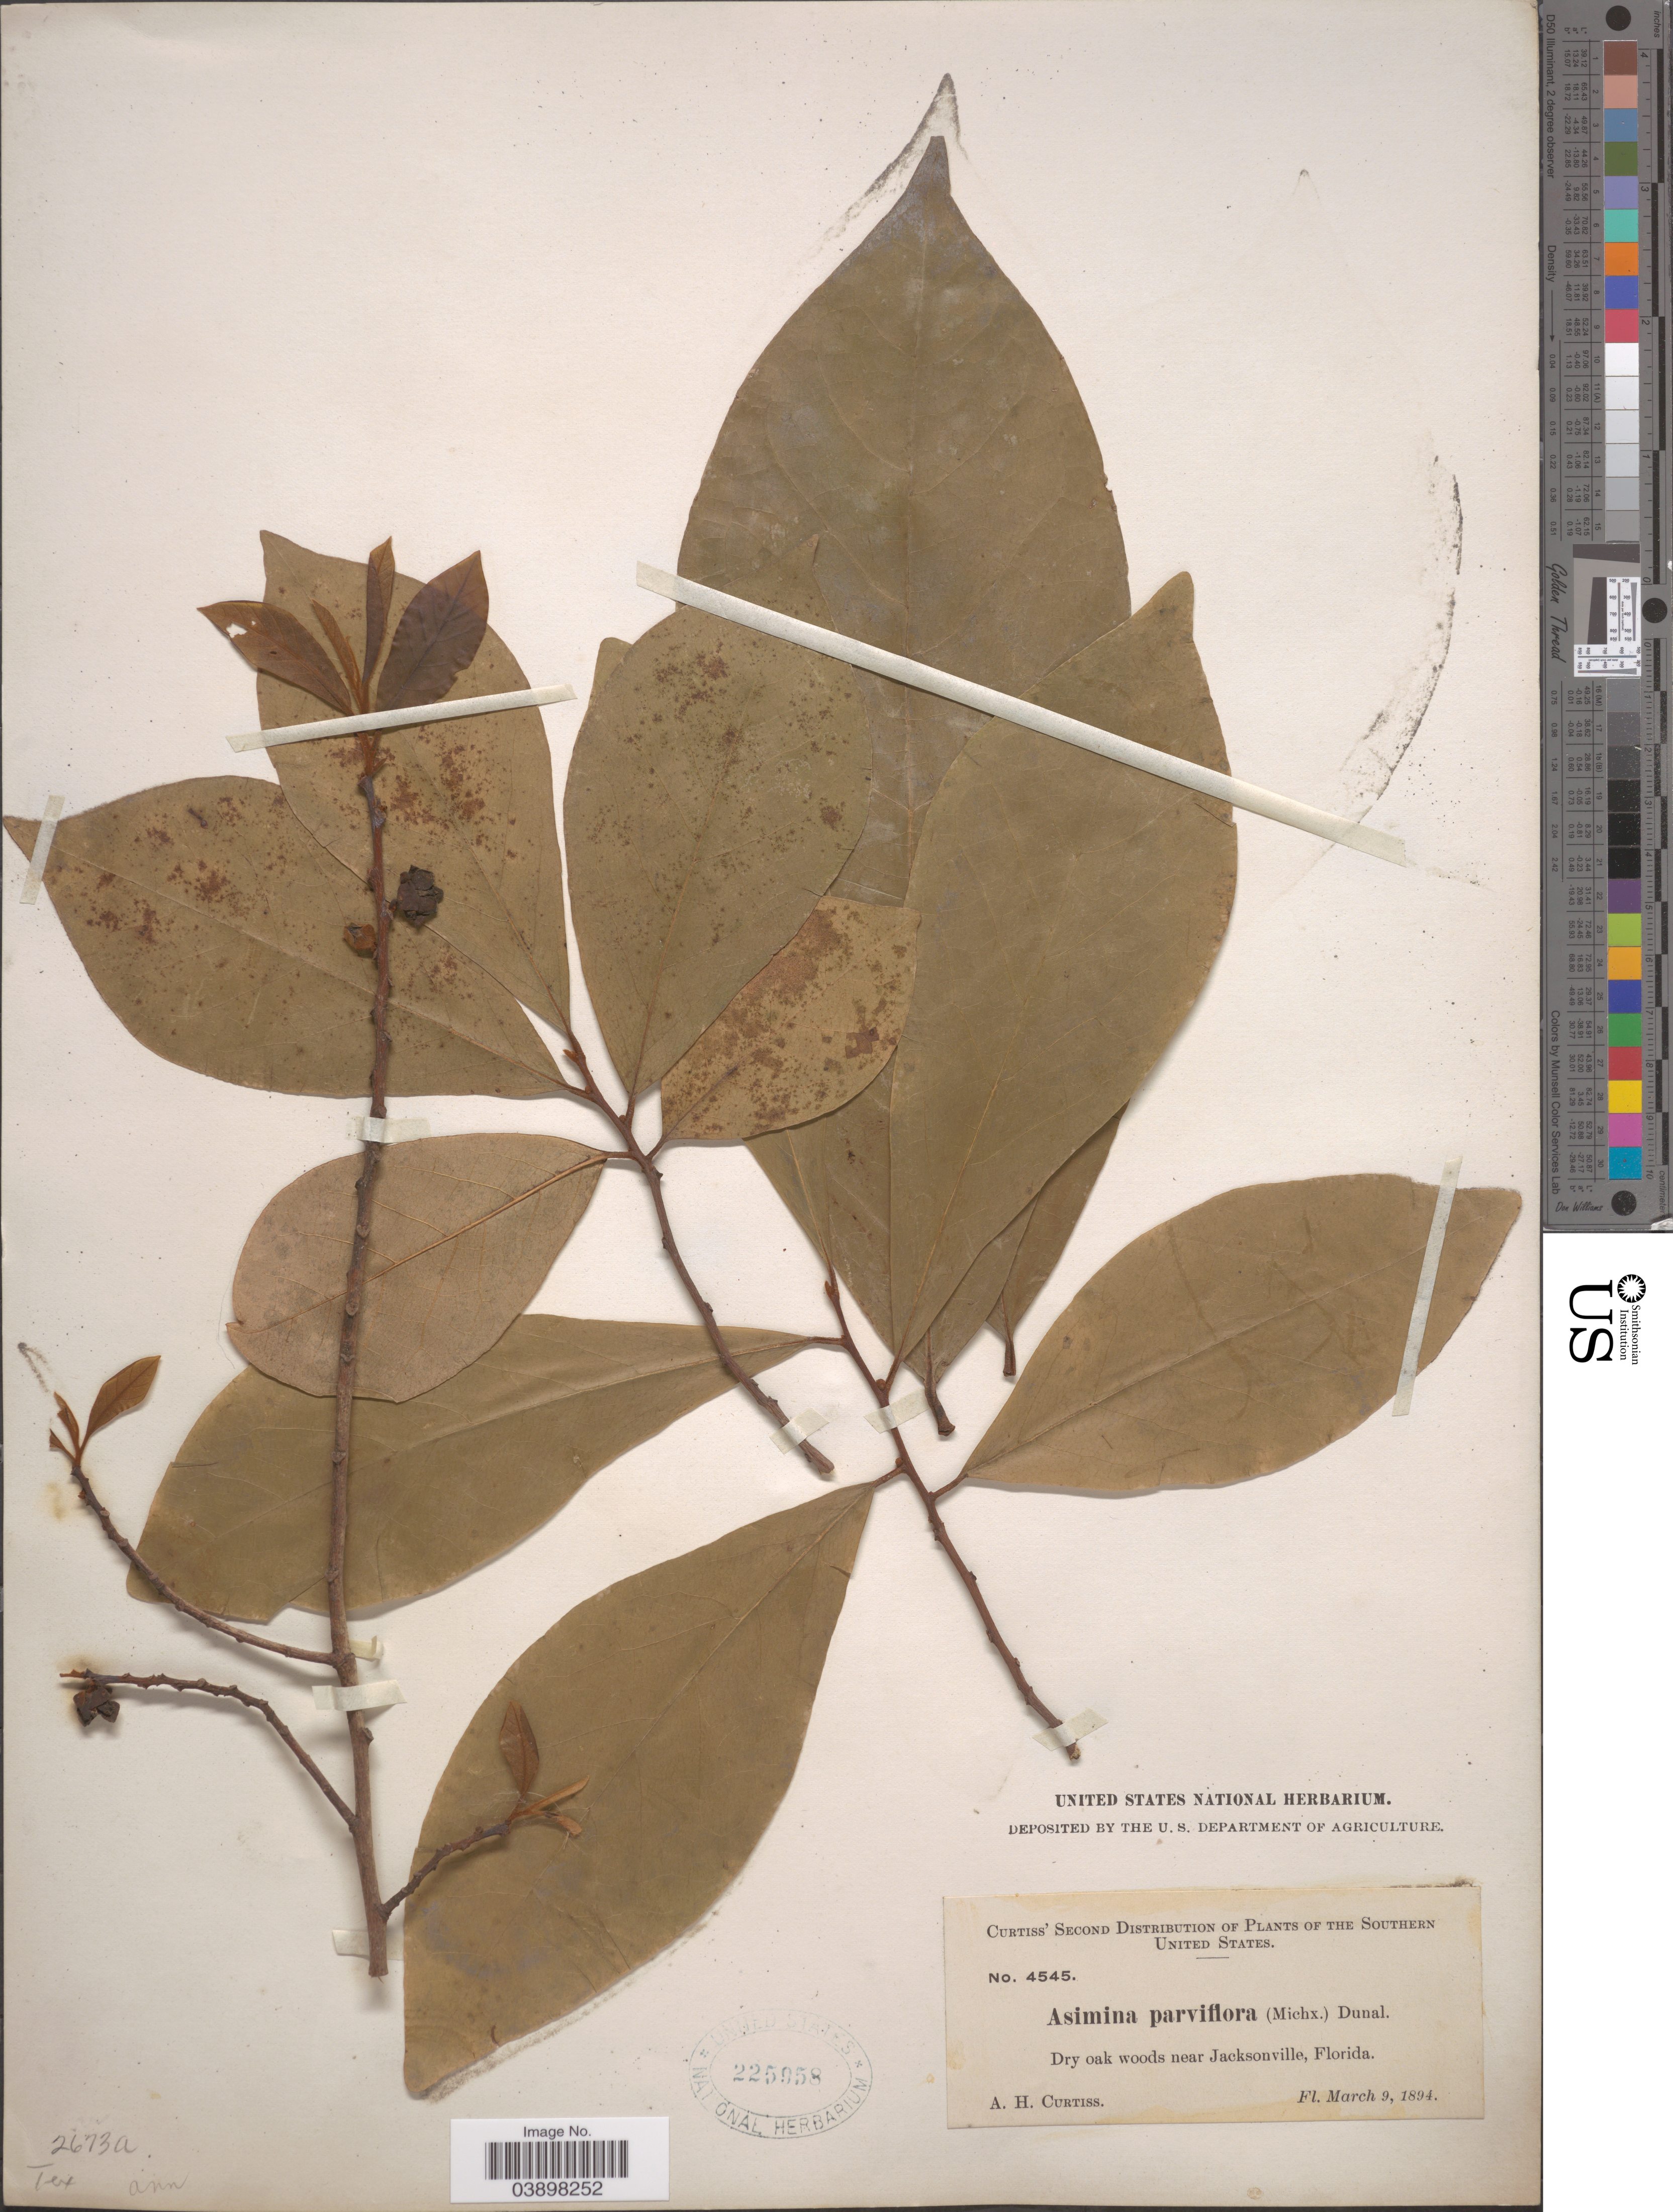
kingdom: Plantae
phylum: Tracheophyta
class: Magnoliopsida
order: Magnoliales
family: Annonaceae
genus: Asimina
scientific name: Asimina parviflora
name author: (Michx.) Dunal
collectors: A. H. Curtiss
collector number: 4545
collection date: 1894-03-09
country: United States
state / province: Florida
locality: The Southern United States. Near Jacksonville.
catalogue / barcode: US 225958